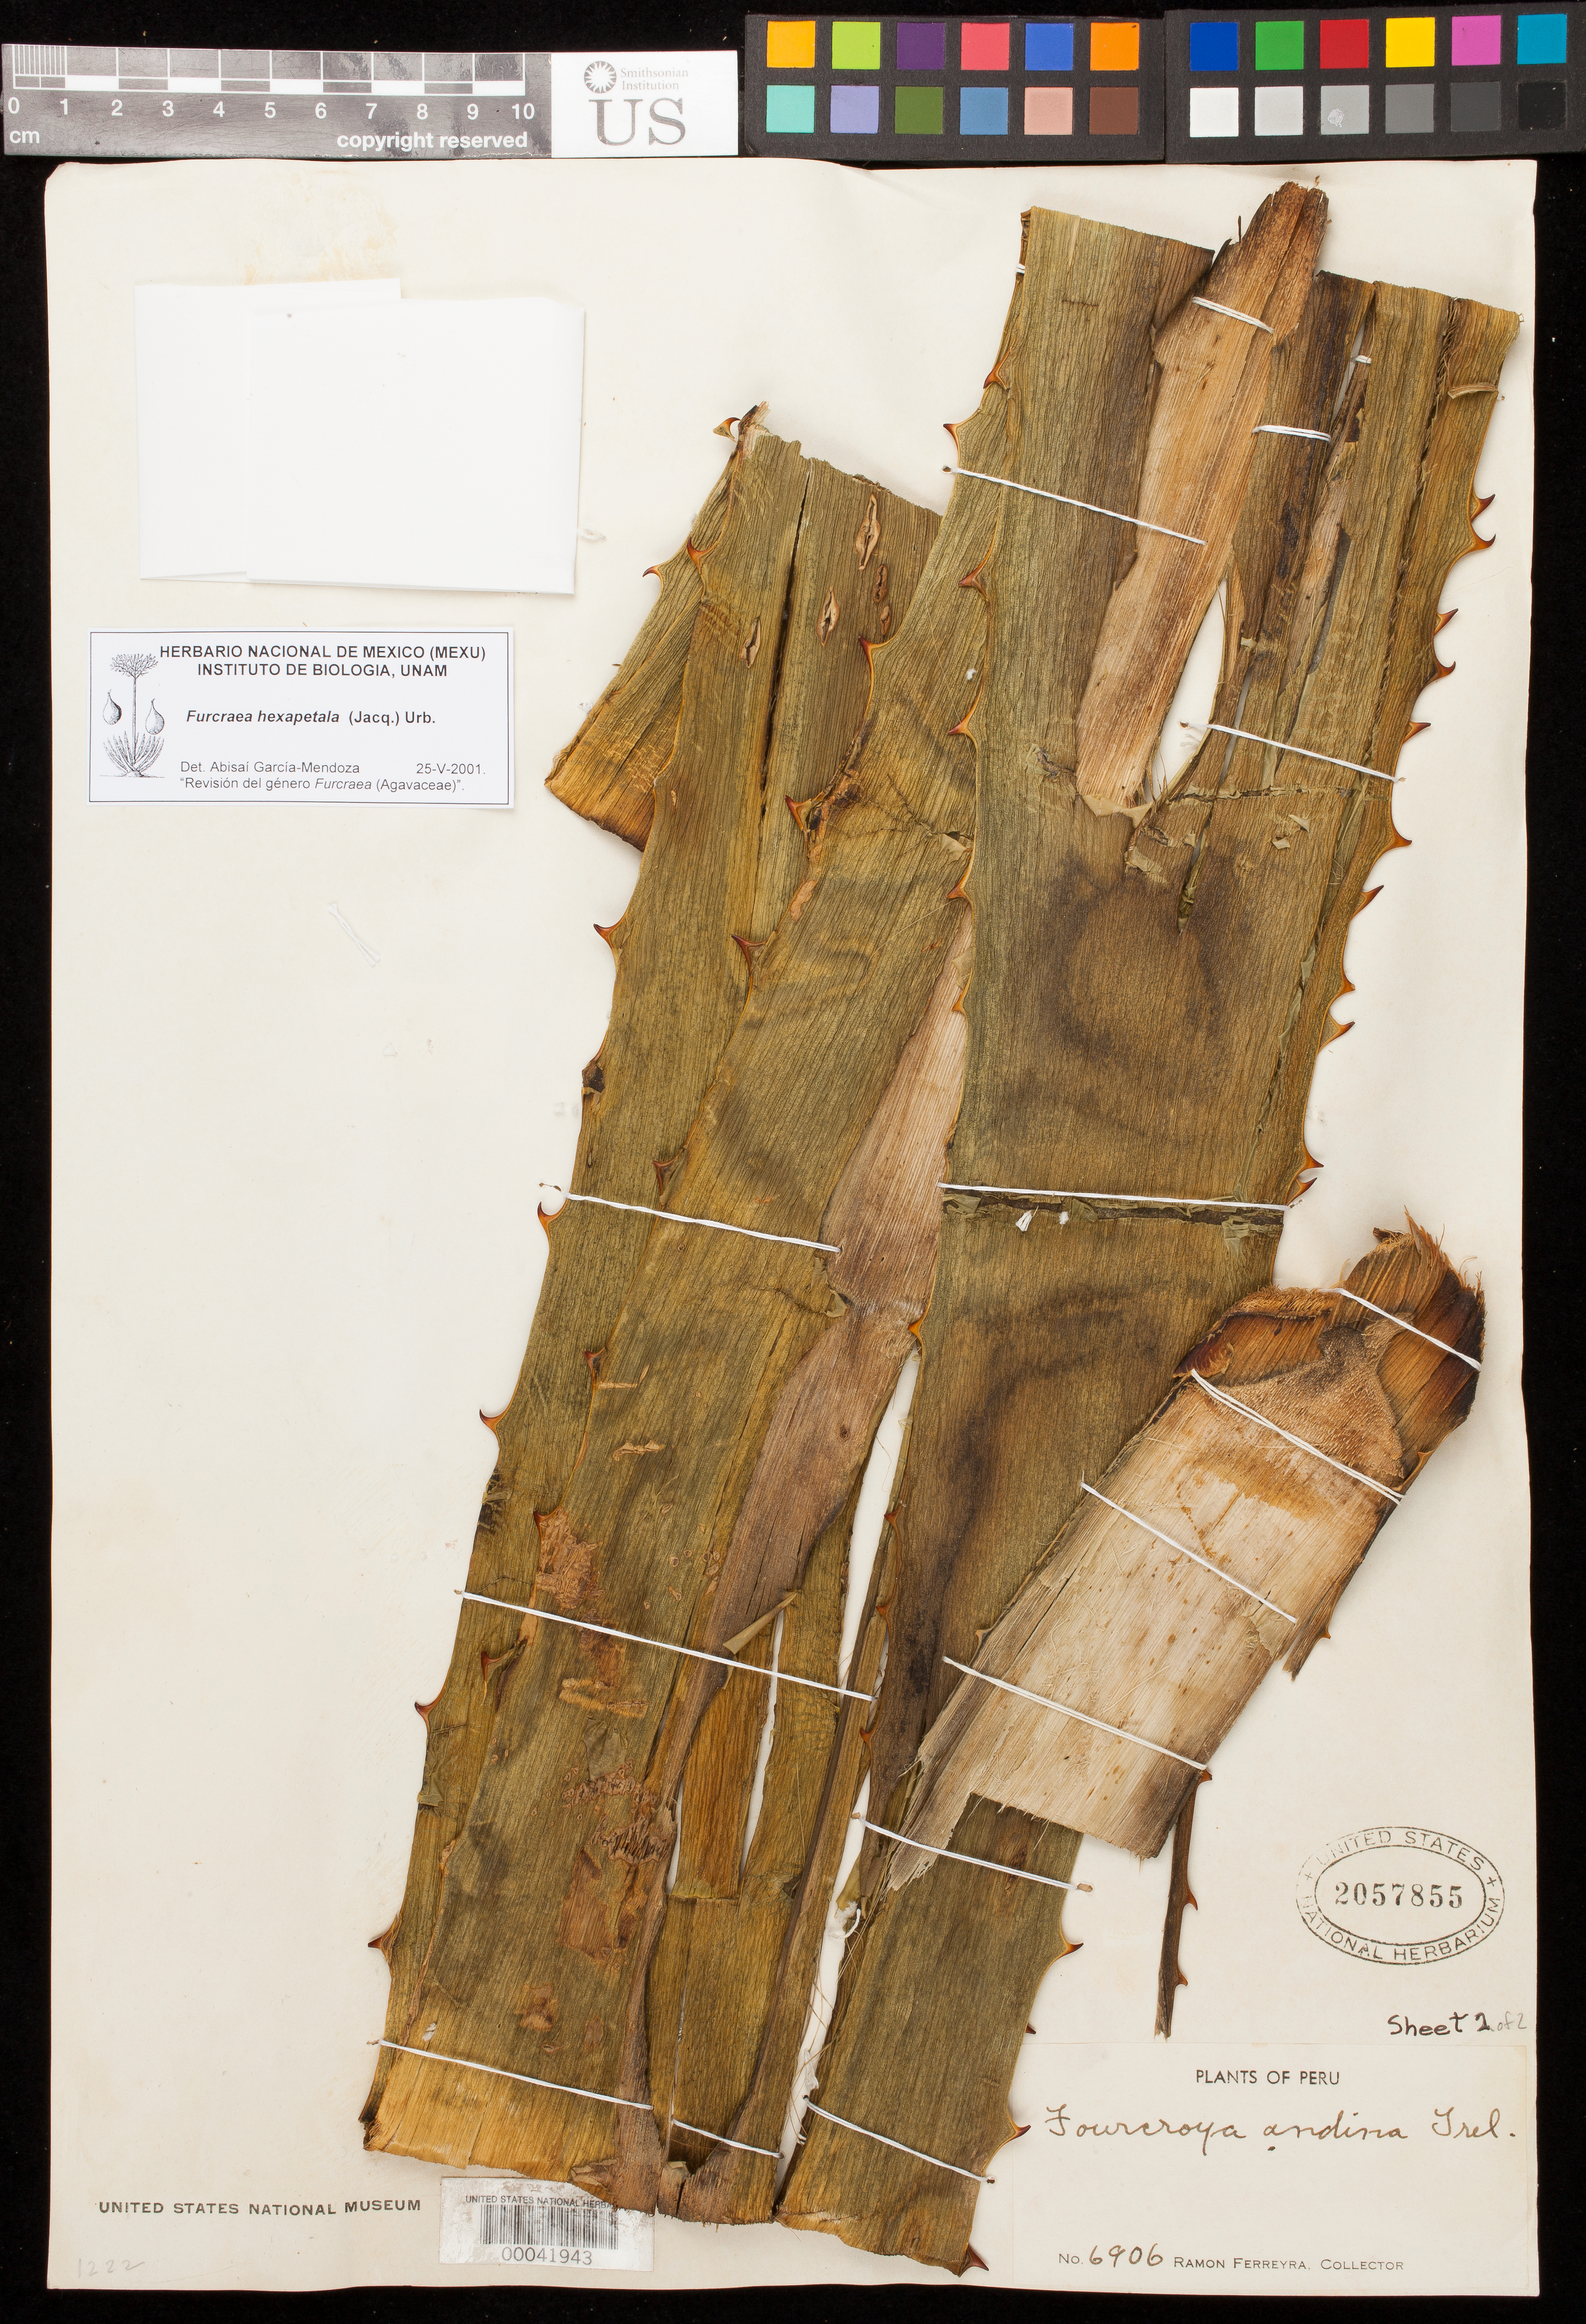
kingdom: Plantae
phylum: Tracheophyta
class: Liliopsida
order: Asparagales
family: Asparagaceae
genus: Furcraea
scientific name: Furcraea hexapetala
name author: (Jacq.) Urb.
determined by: García-Mendoza, A.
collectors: R. A. Ferreyra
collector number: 6906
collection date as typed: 15 Feb 1950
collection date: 1950-02-15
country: Peru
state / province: Huánuco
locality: vicinity of Huanca Huasi, between Ambo and Huánuco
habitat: Stony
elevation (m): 2200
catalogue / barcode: US 2057855